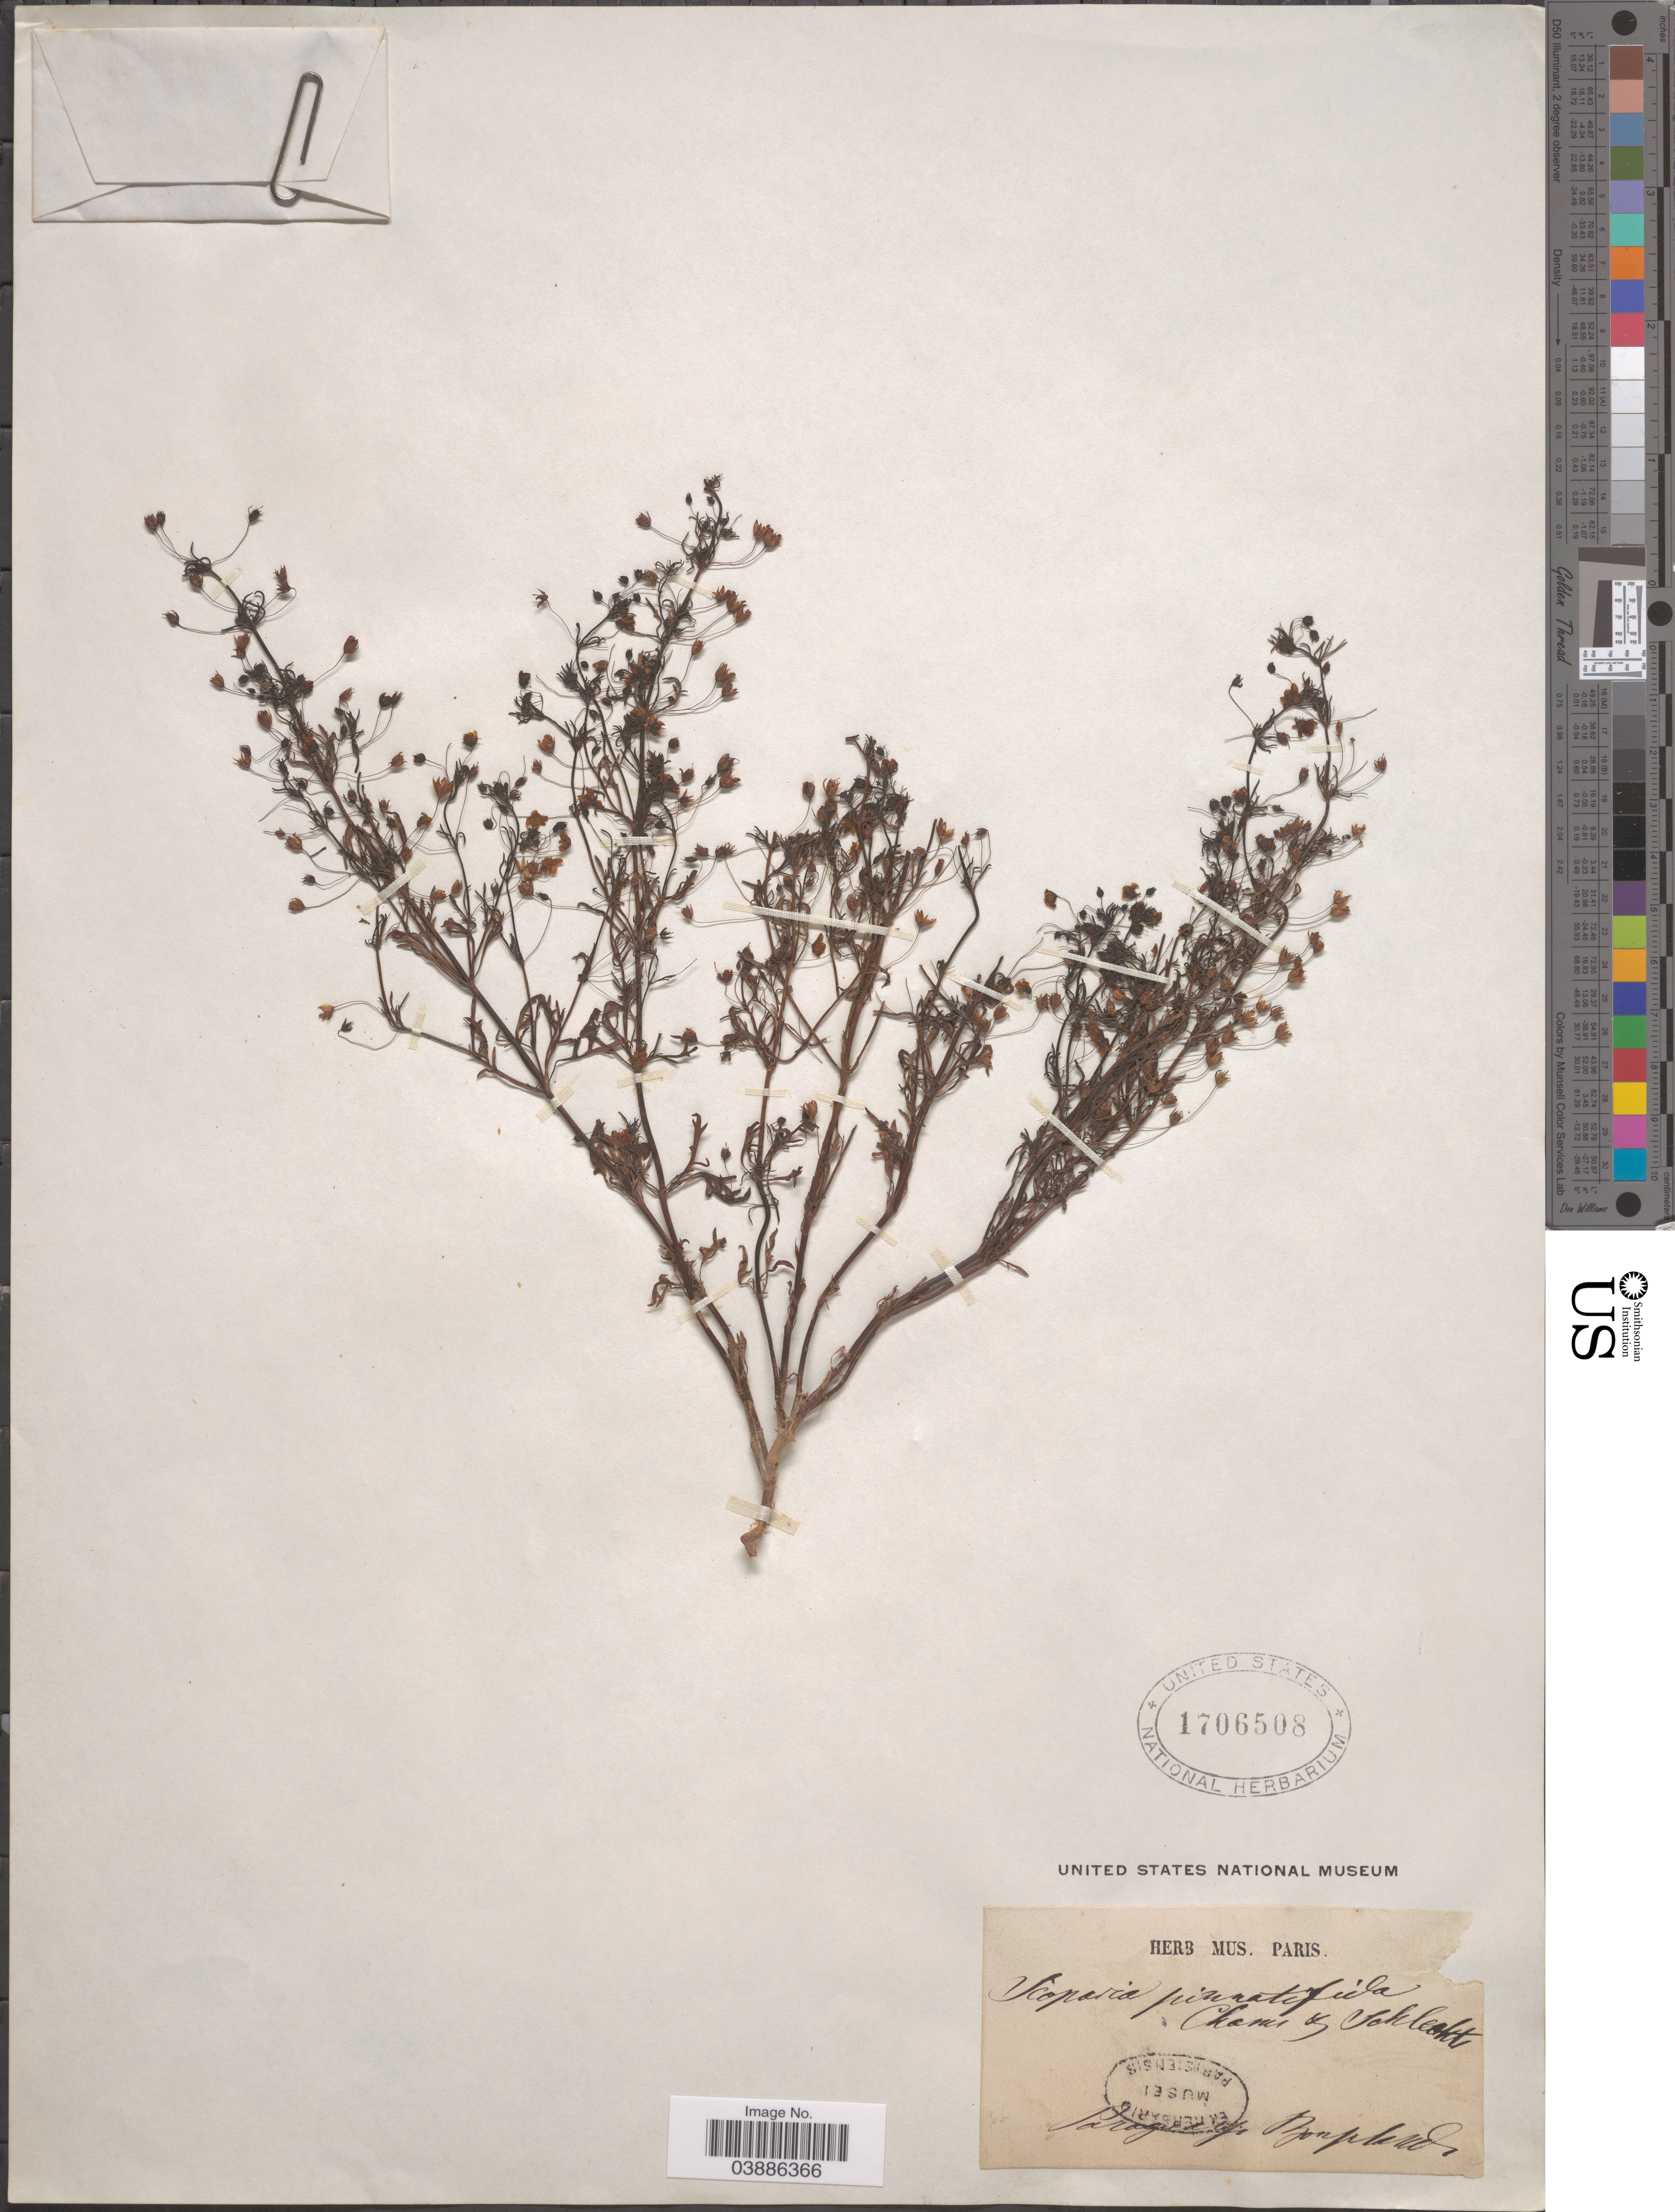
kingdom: Plantae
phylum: Tracheophyta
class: Magnoliopsida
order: Lamiales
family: Plantaginaceae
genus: Scoparia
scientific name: Scoparia pinnatifida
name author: Cham.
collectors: A. J. A. Bonpland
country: Paraguay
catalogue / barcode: US 1706508